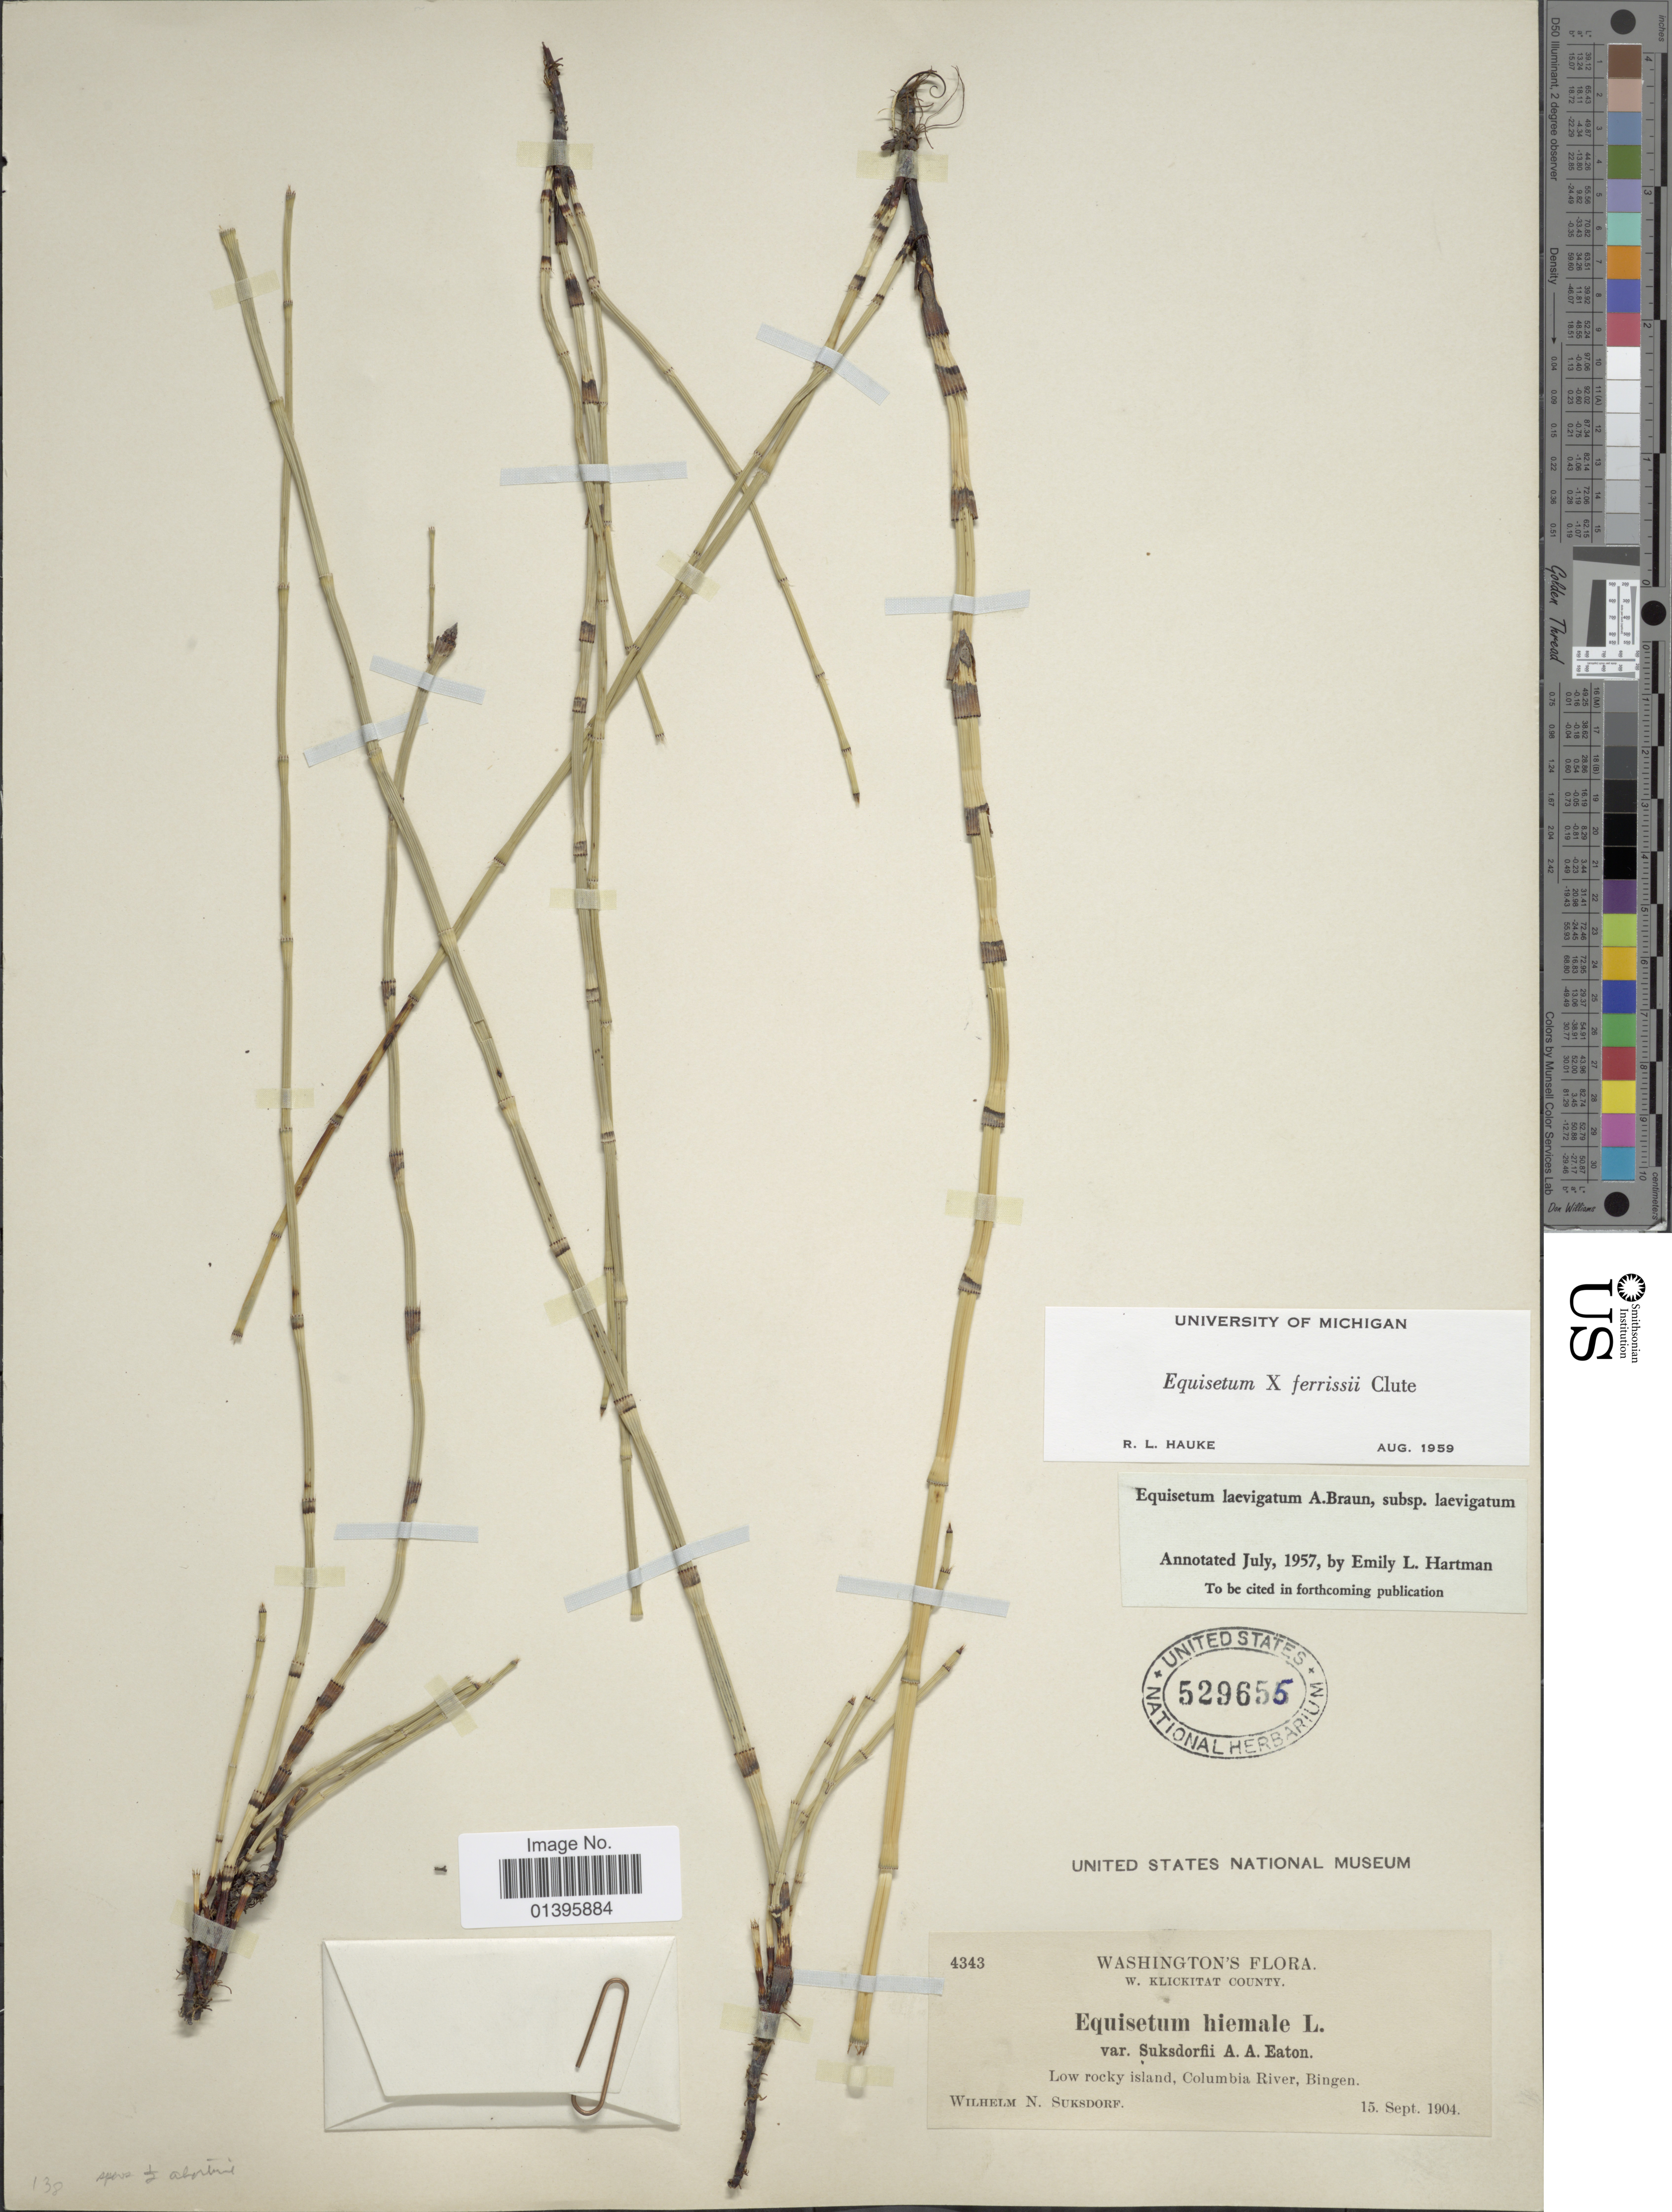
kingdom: Plantae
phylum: Tracheophyta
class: Polypodiopsida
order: Equisetales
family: Equisetaceae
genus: Equisetum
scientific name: Equisetum x ferrissii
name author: Clute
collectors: W. N. Suksdorf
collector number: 4343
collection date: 1904-09-15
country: United States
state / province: Washington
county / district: Klickitat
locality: W. Klickitat County. Low rocky island, Columbia River, Bingen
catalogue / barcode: US 529655